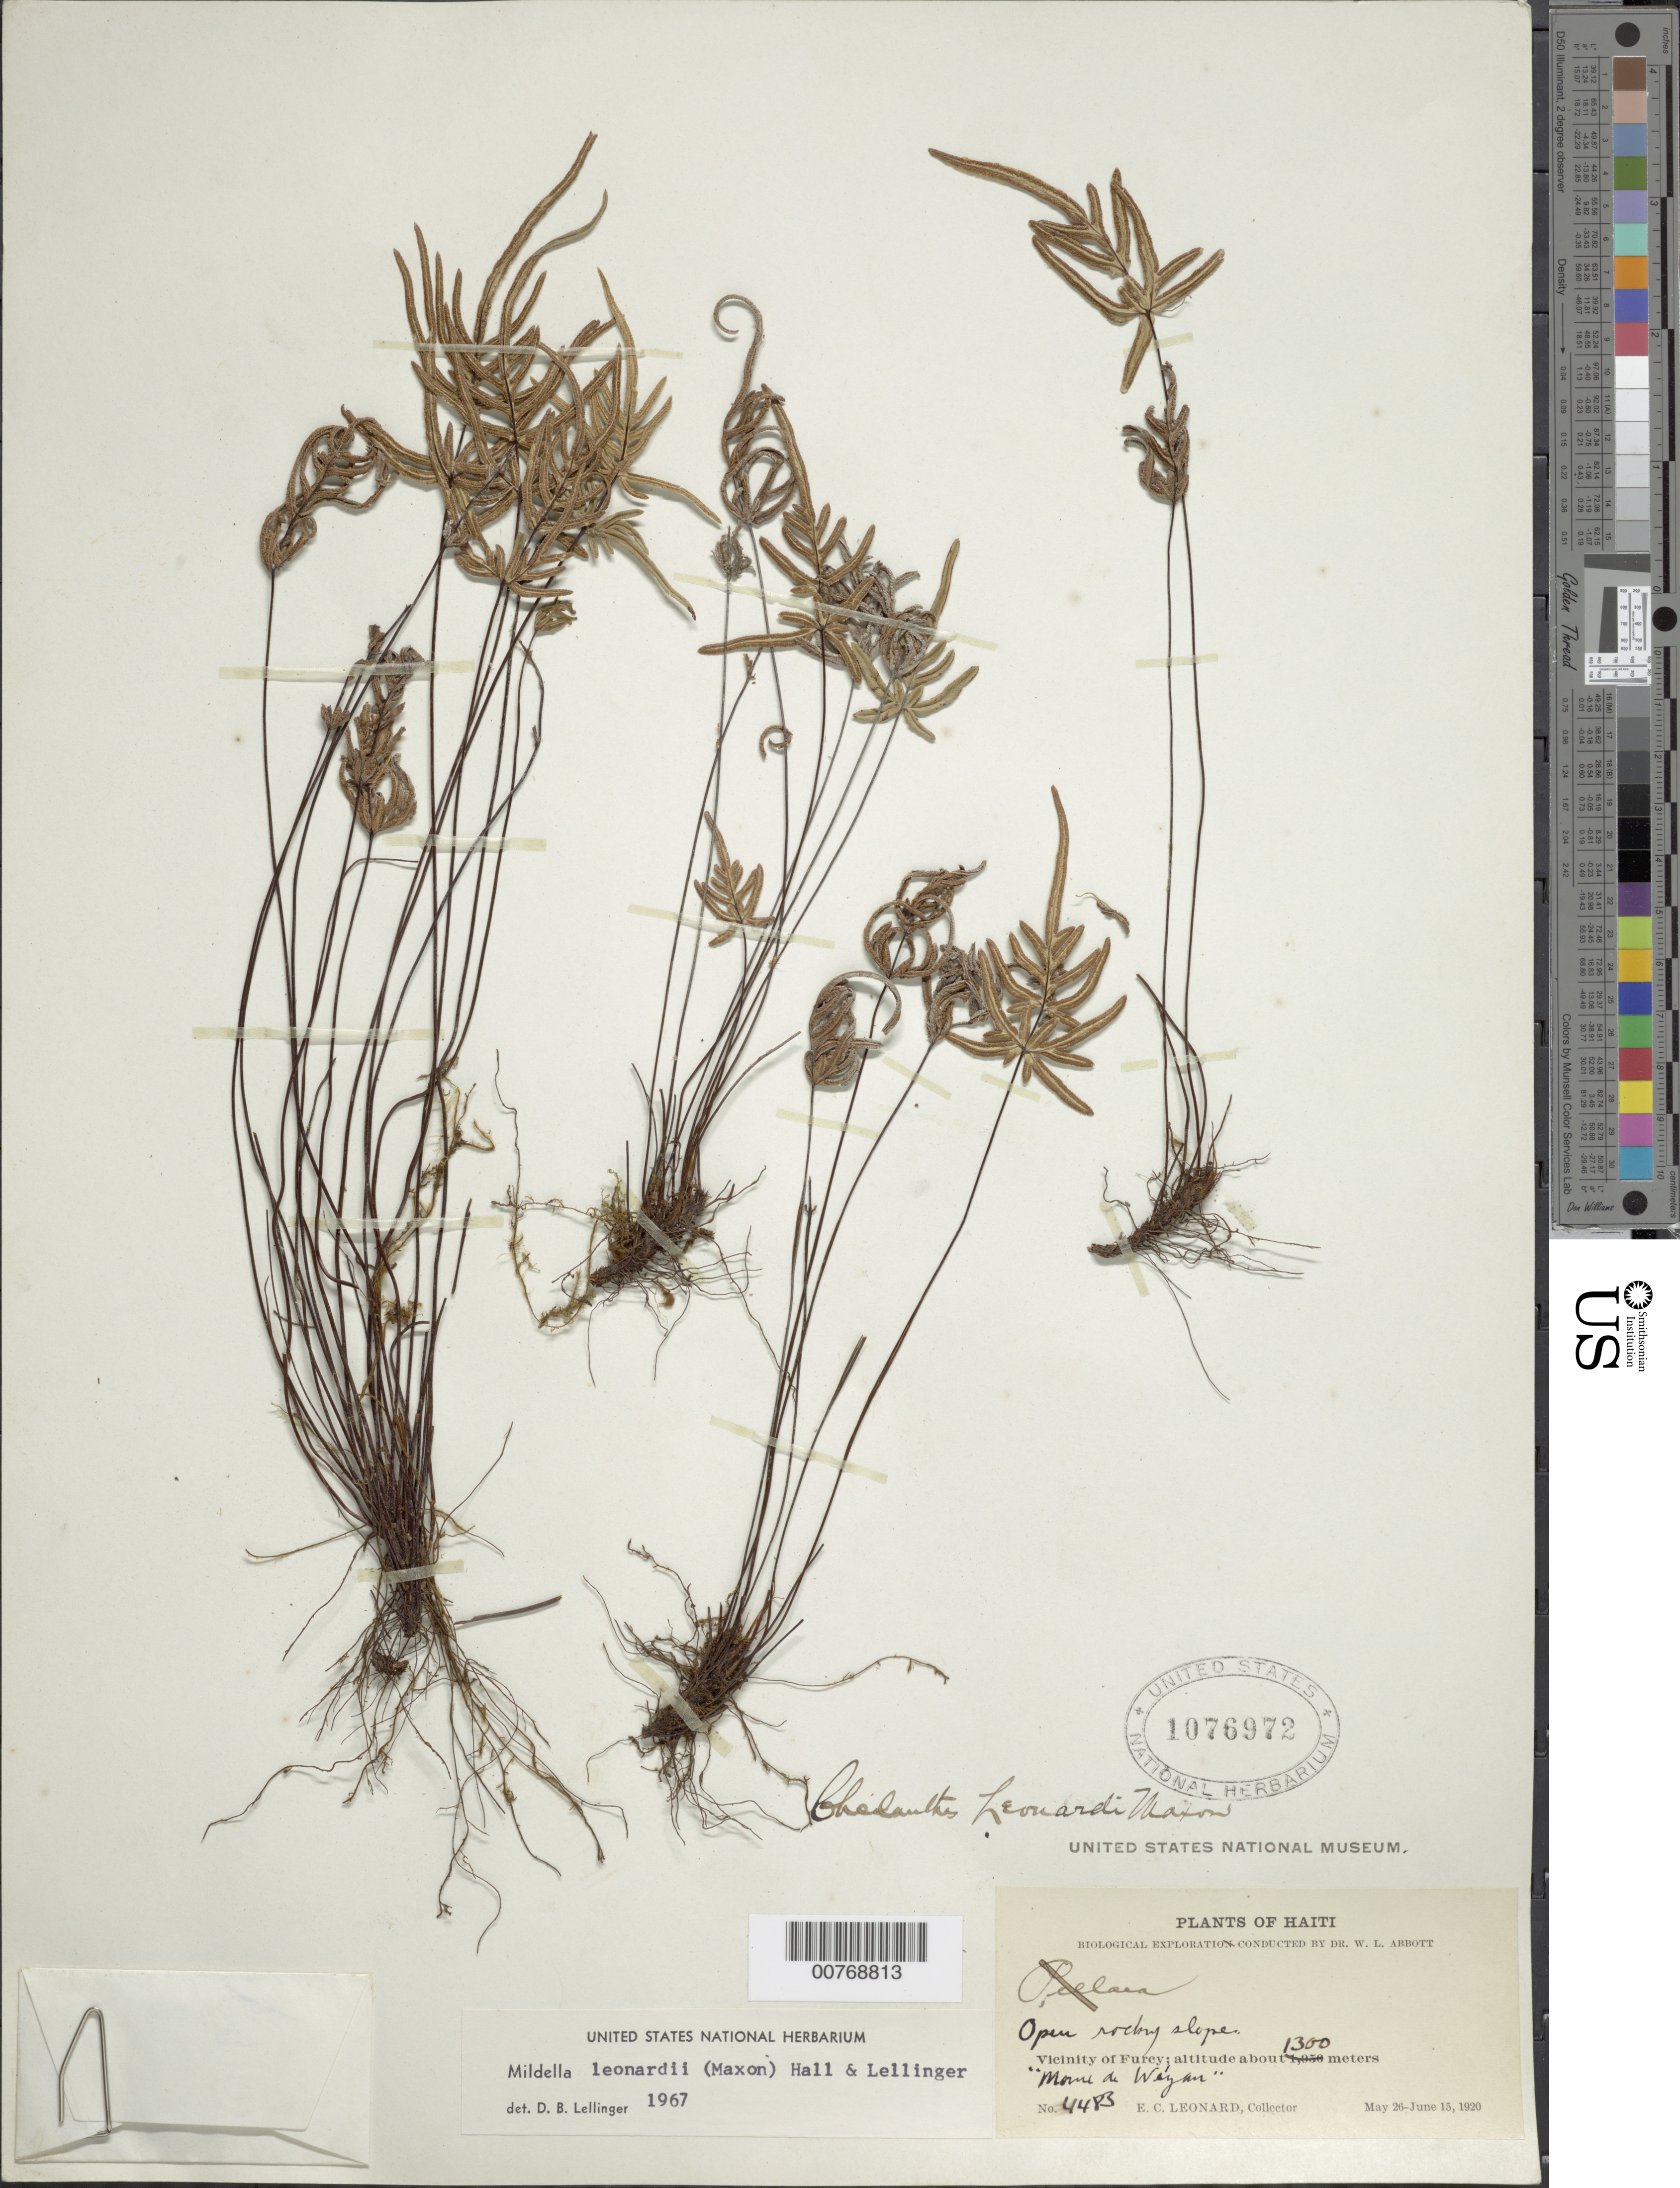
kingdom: Plantae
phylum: Tracheophyta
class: Polypodiopsida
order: Polypodiales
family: Pteridaceae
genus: Cheilanthes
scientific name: Cheilanthes leonardii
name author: Maxon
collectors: E. C. Leonard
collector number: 4483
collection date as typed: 20 May 1920 15 Jun 1920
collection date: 1920-05-20/1920-06-15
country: Haiti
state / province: Ouest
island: Hispaniola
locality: Vicinity of Furcy, Morne de Wezan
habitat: Open rocky slope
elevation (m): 1300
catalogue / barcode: US 1076972